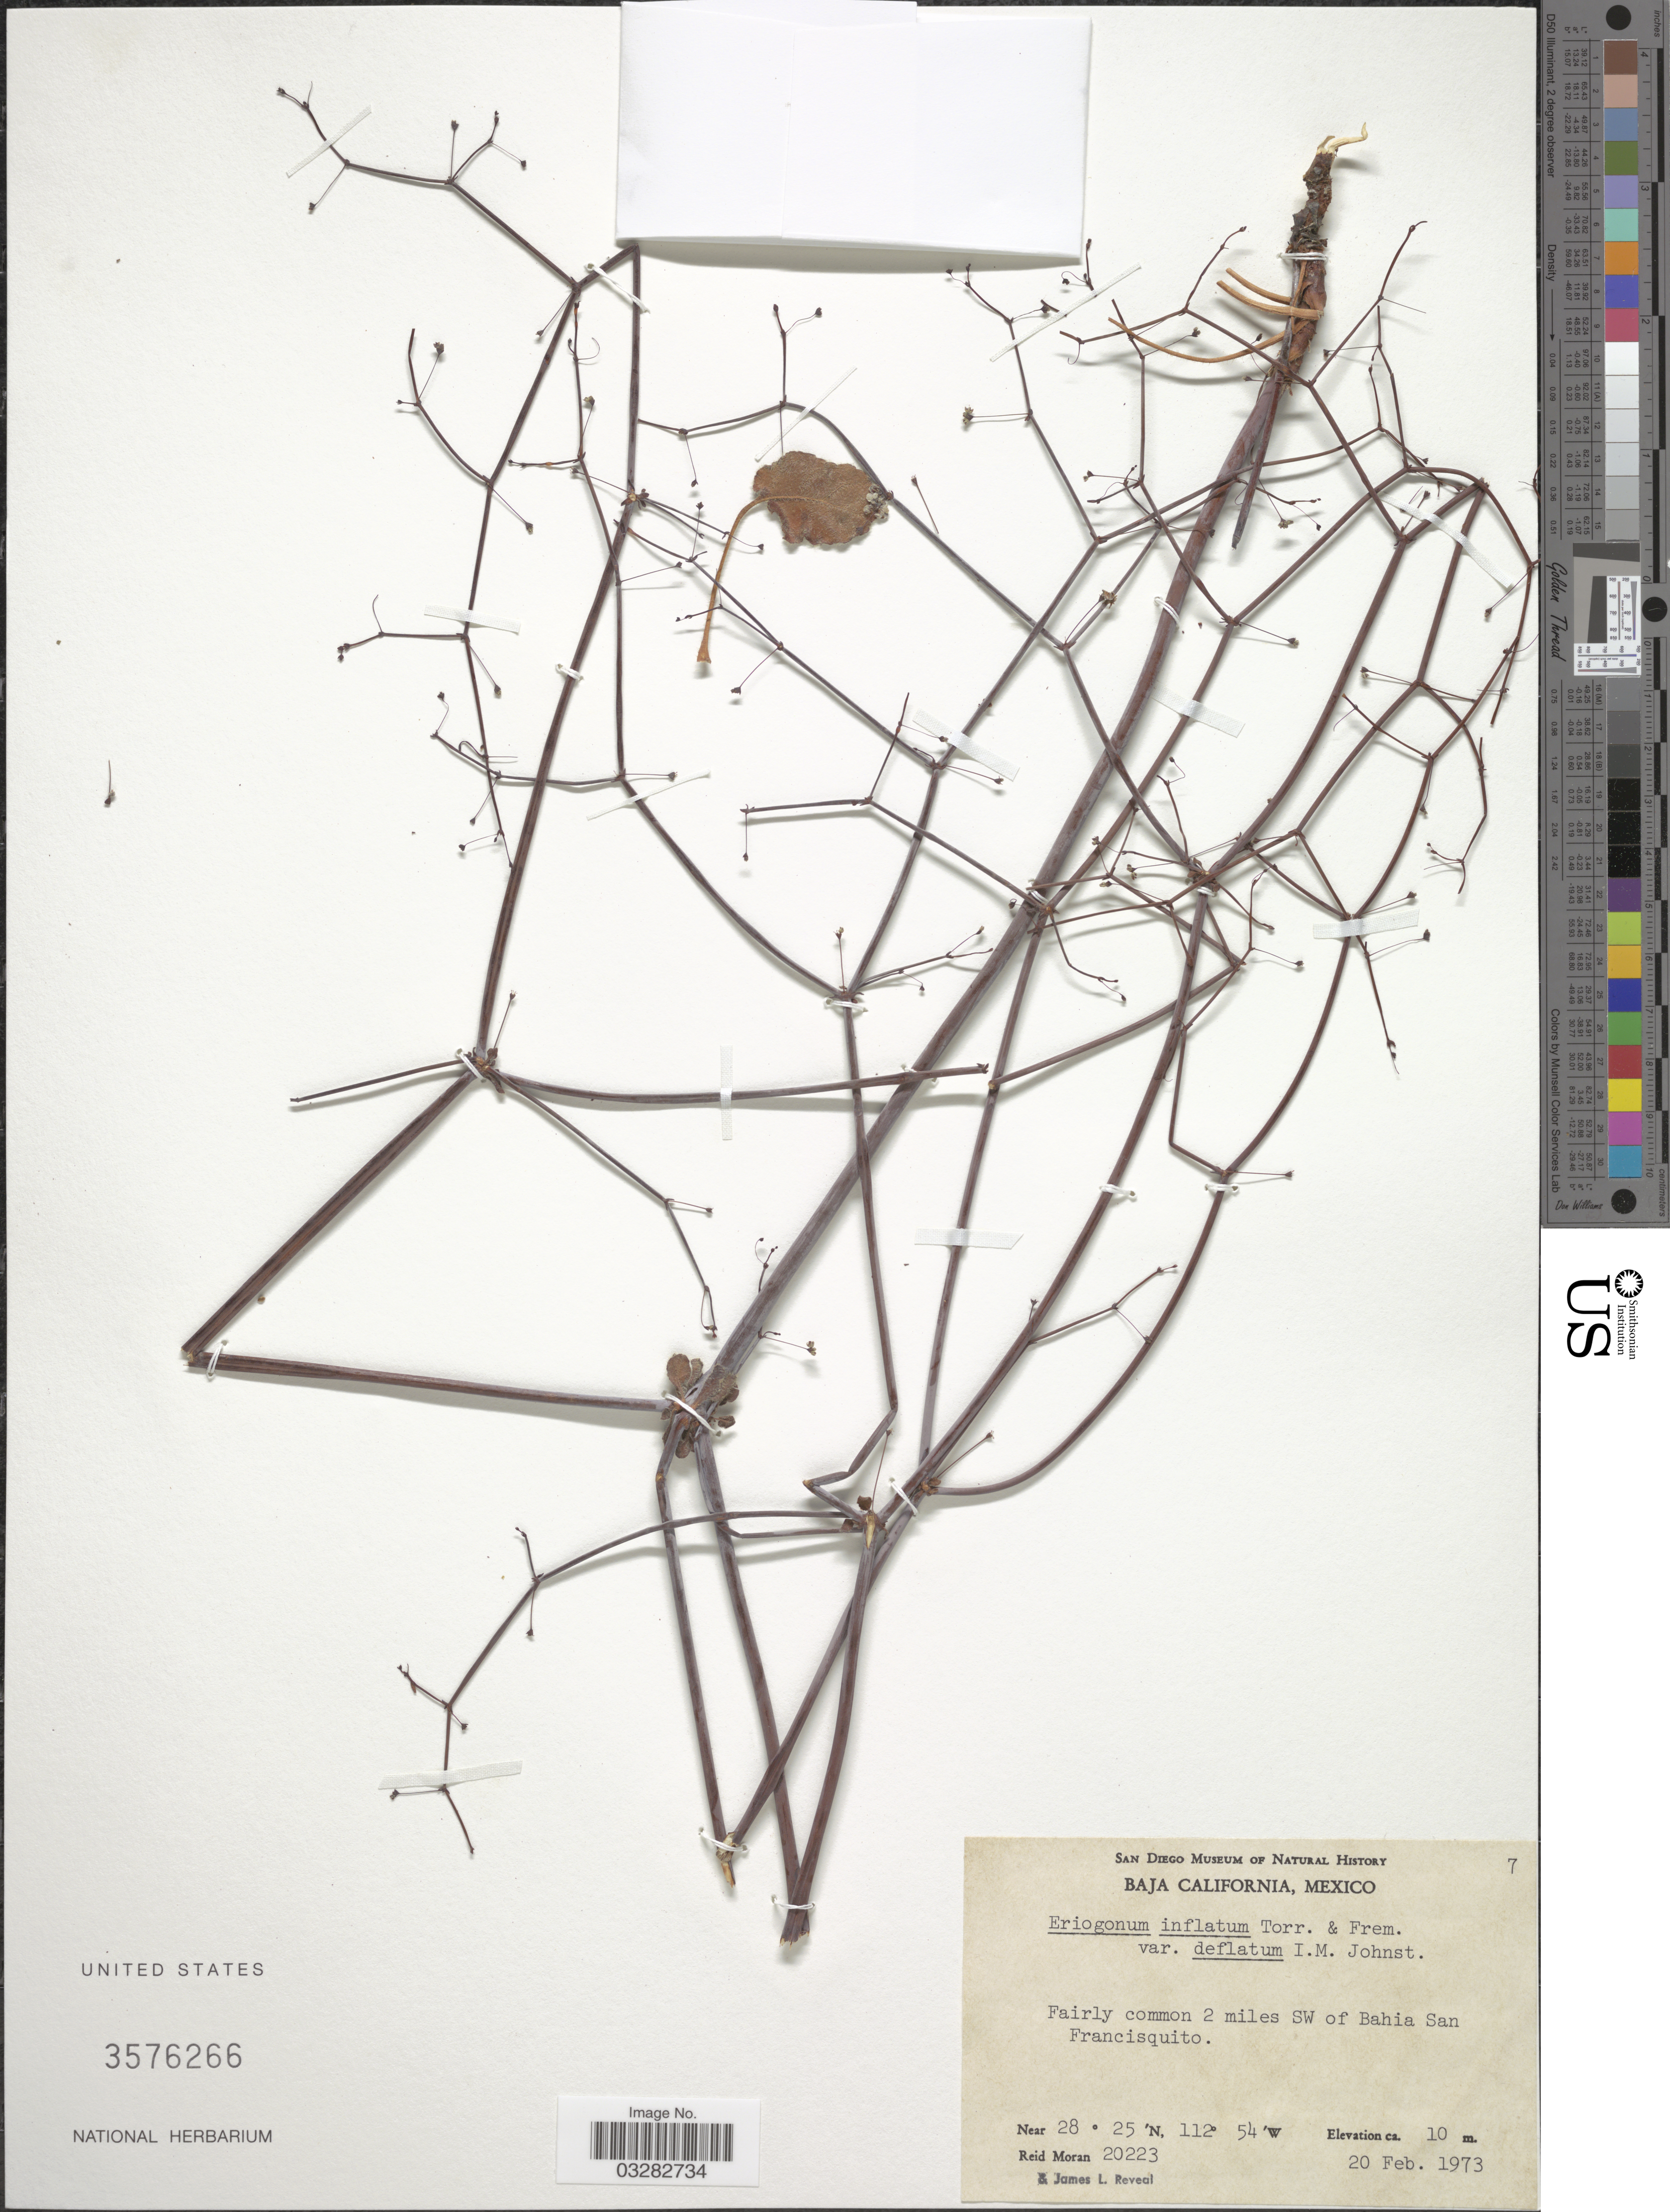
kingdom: Plantae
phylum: Tracheophyta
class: Magnoliopsida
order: Caryophyllales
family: Polygonaceae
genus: Eriogonum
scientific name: Eriogonum inflatum var. deflatum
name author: I.M. Johnst.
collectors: R. V. Moran & J. L. Reveal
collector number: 20223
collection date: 1973-02-20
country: Mexico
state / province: Baja California Norte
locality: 2 miles SW of Bahia San Francisquito.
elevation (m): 10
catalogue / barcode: US 3576266